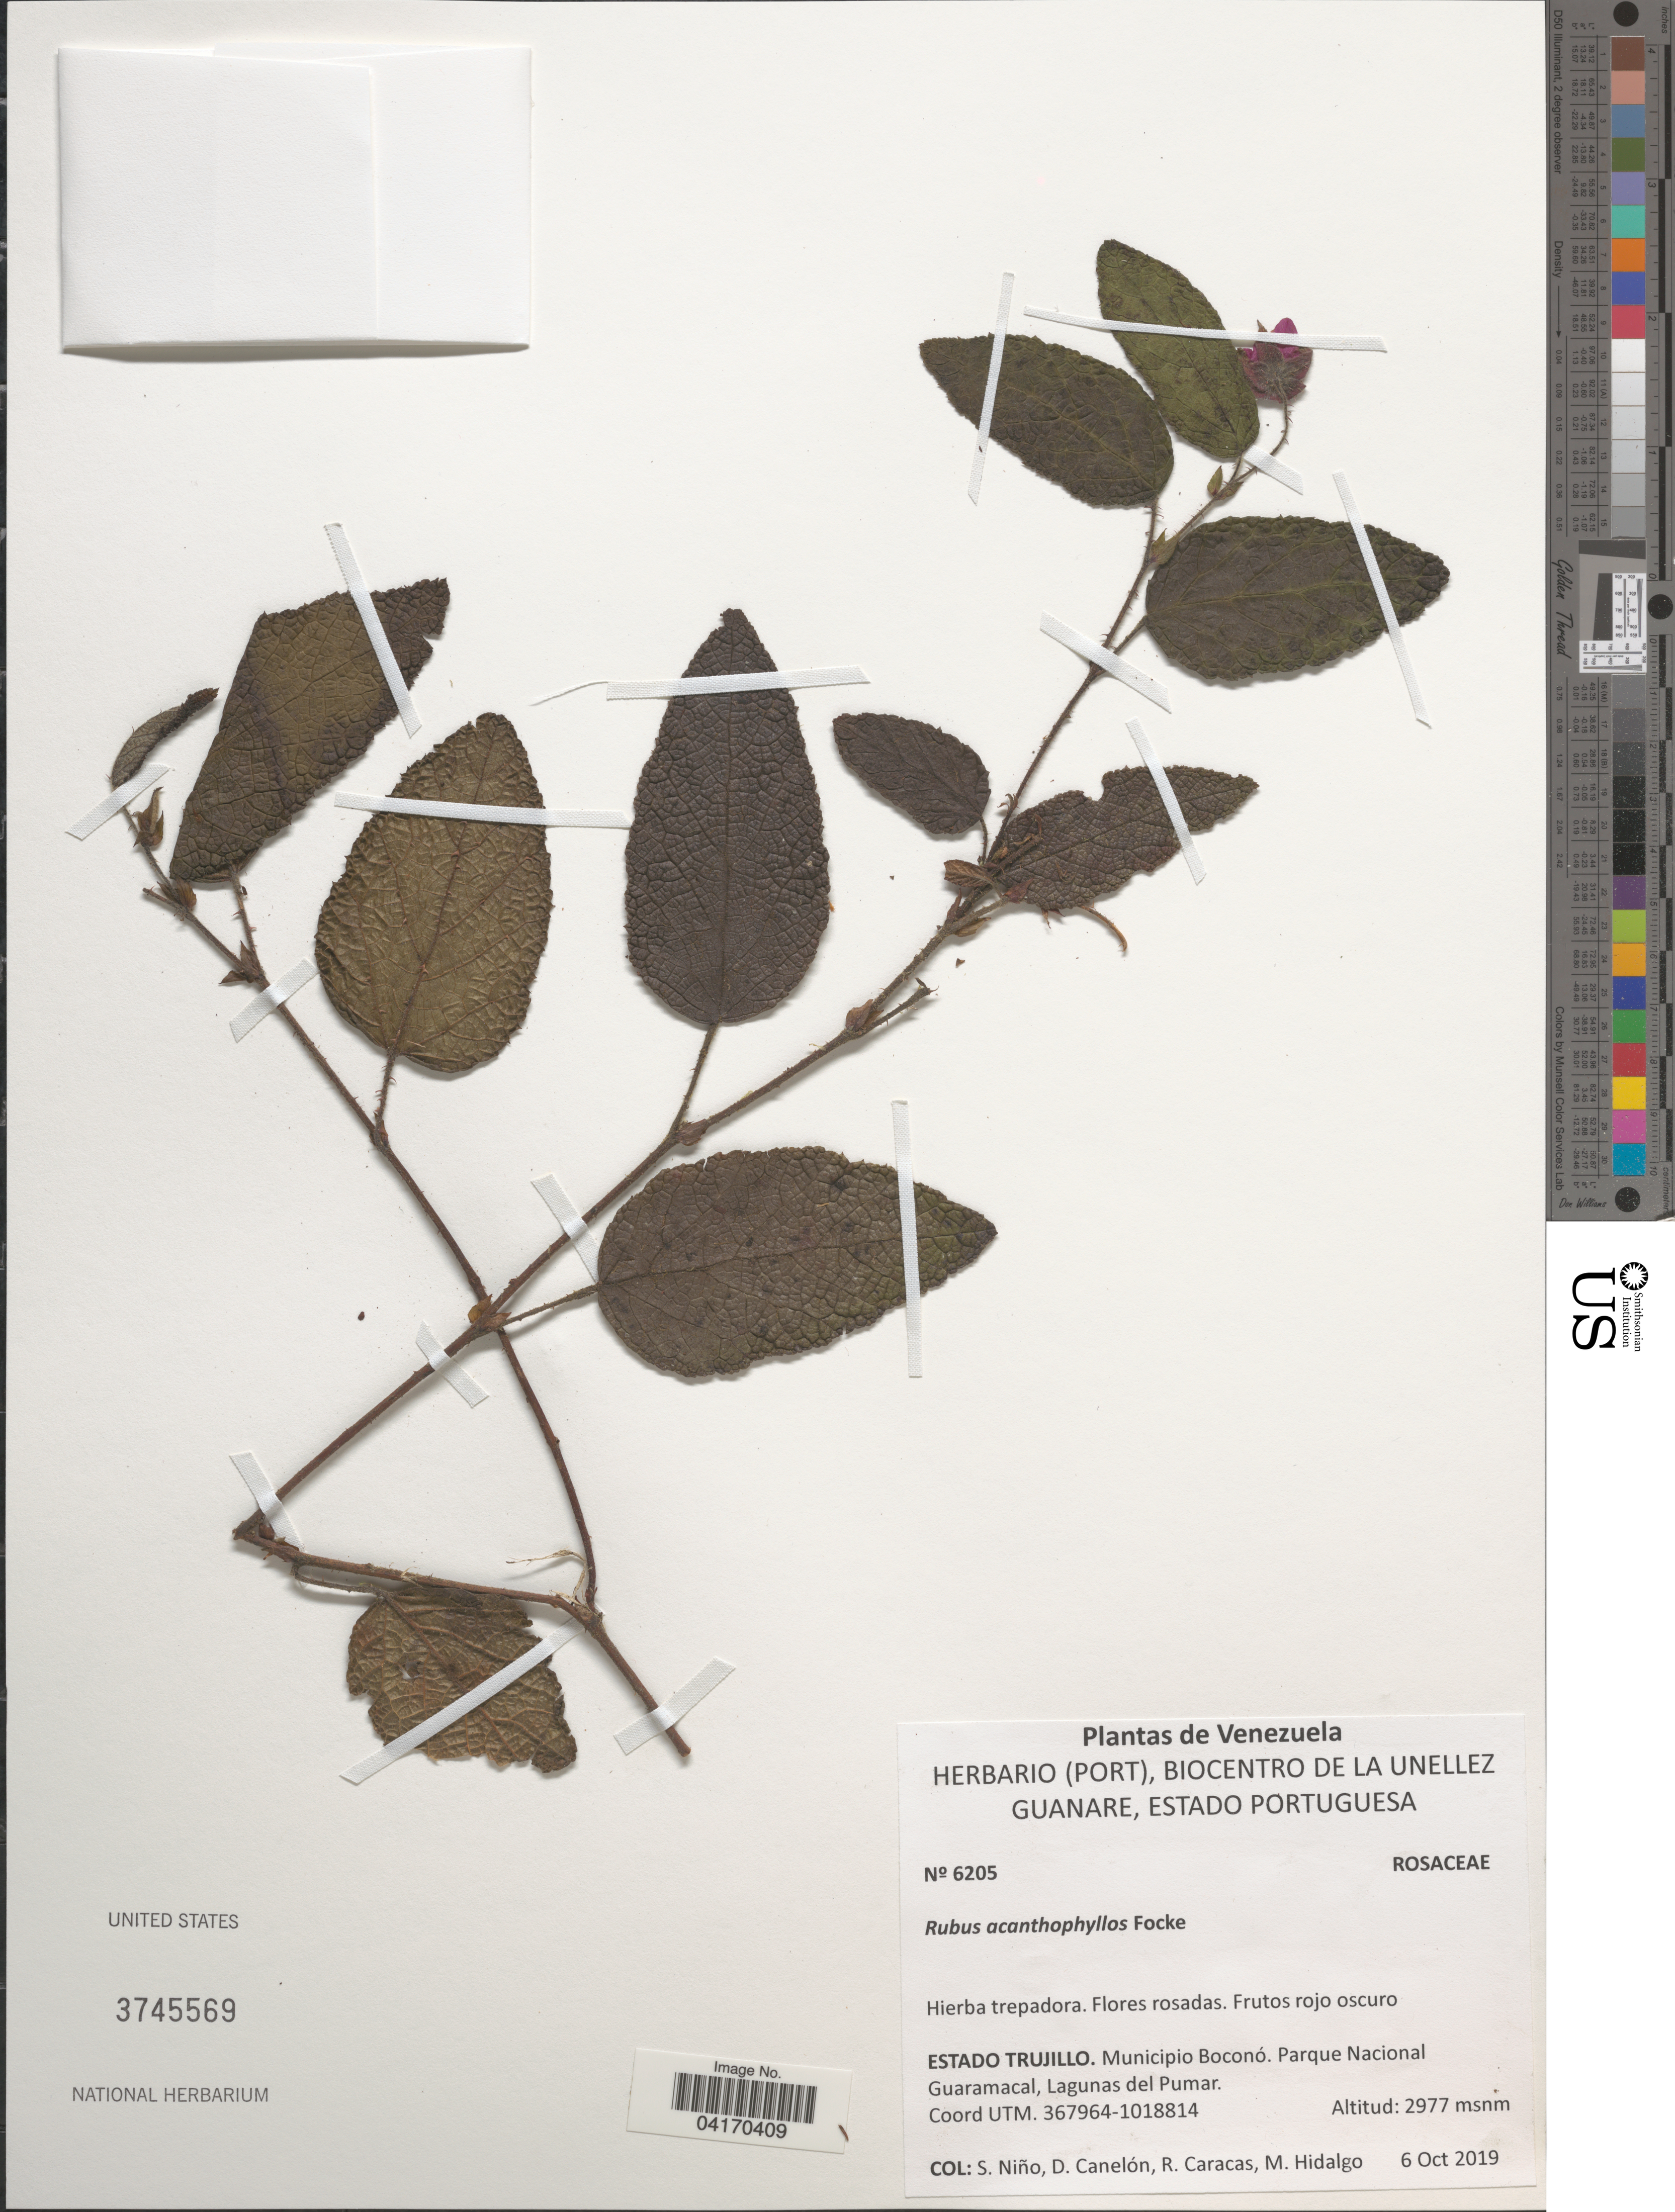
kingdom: Plantae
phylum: Tracheophyta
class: Magnoliopsida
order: Rosales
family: Rosaceae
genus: Rubus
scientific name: Rubus acanthophyllos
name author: Focke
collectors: S. M. Niño, D. Canelón, R. Caracas & M. Hidalgo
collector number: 6205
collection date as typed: Transcribed d/m/y: 6/10/2019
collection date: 2019-10-06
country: Venezuela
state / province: Trujillo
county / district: Boconó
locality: Parque Nacional Guaramacal, Lagunas del Pumar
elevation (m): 2977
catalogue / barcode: US 3745569